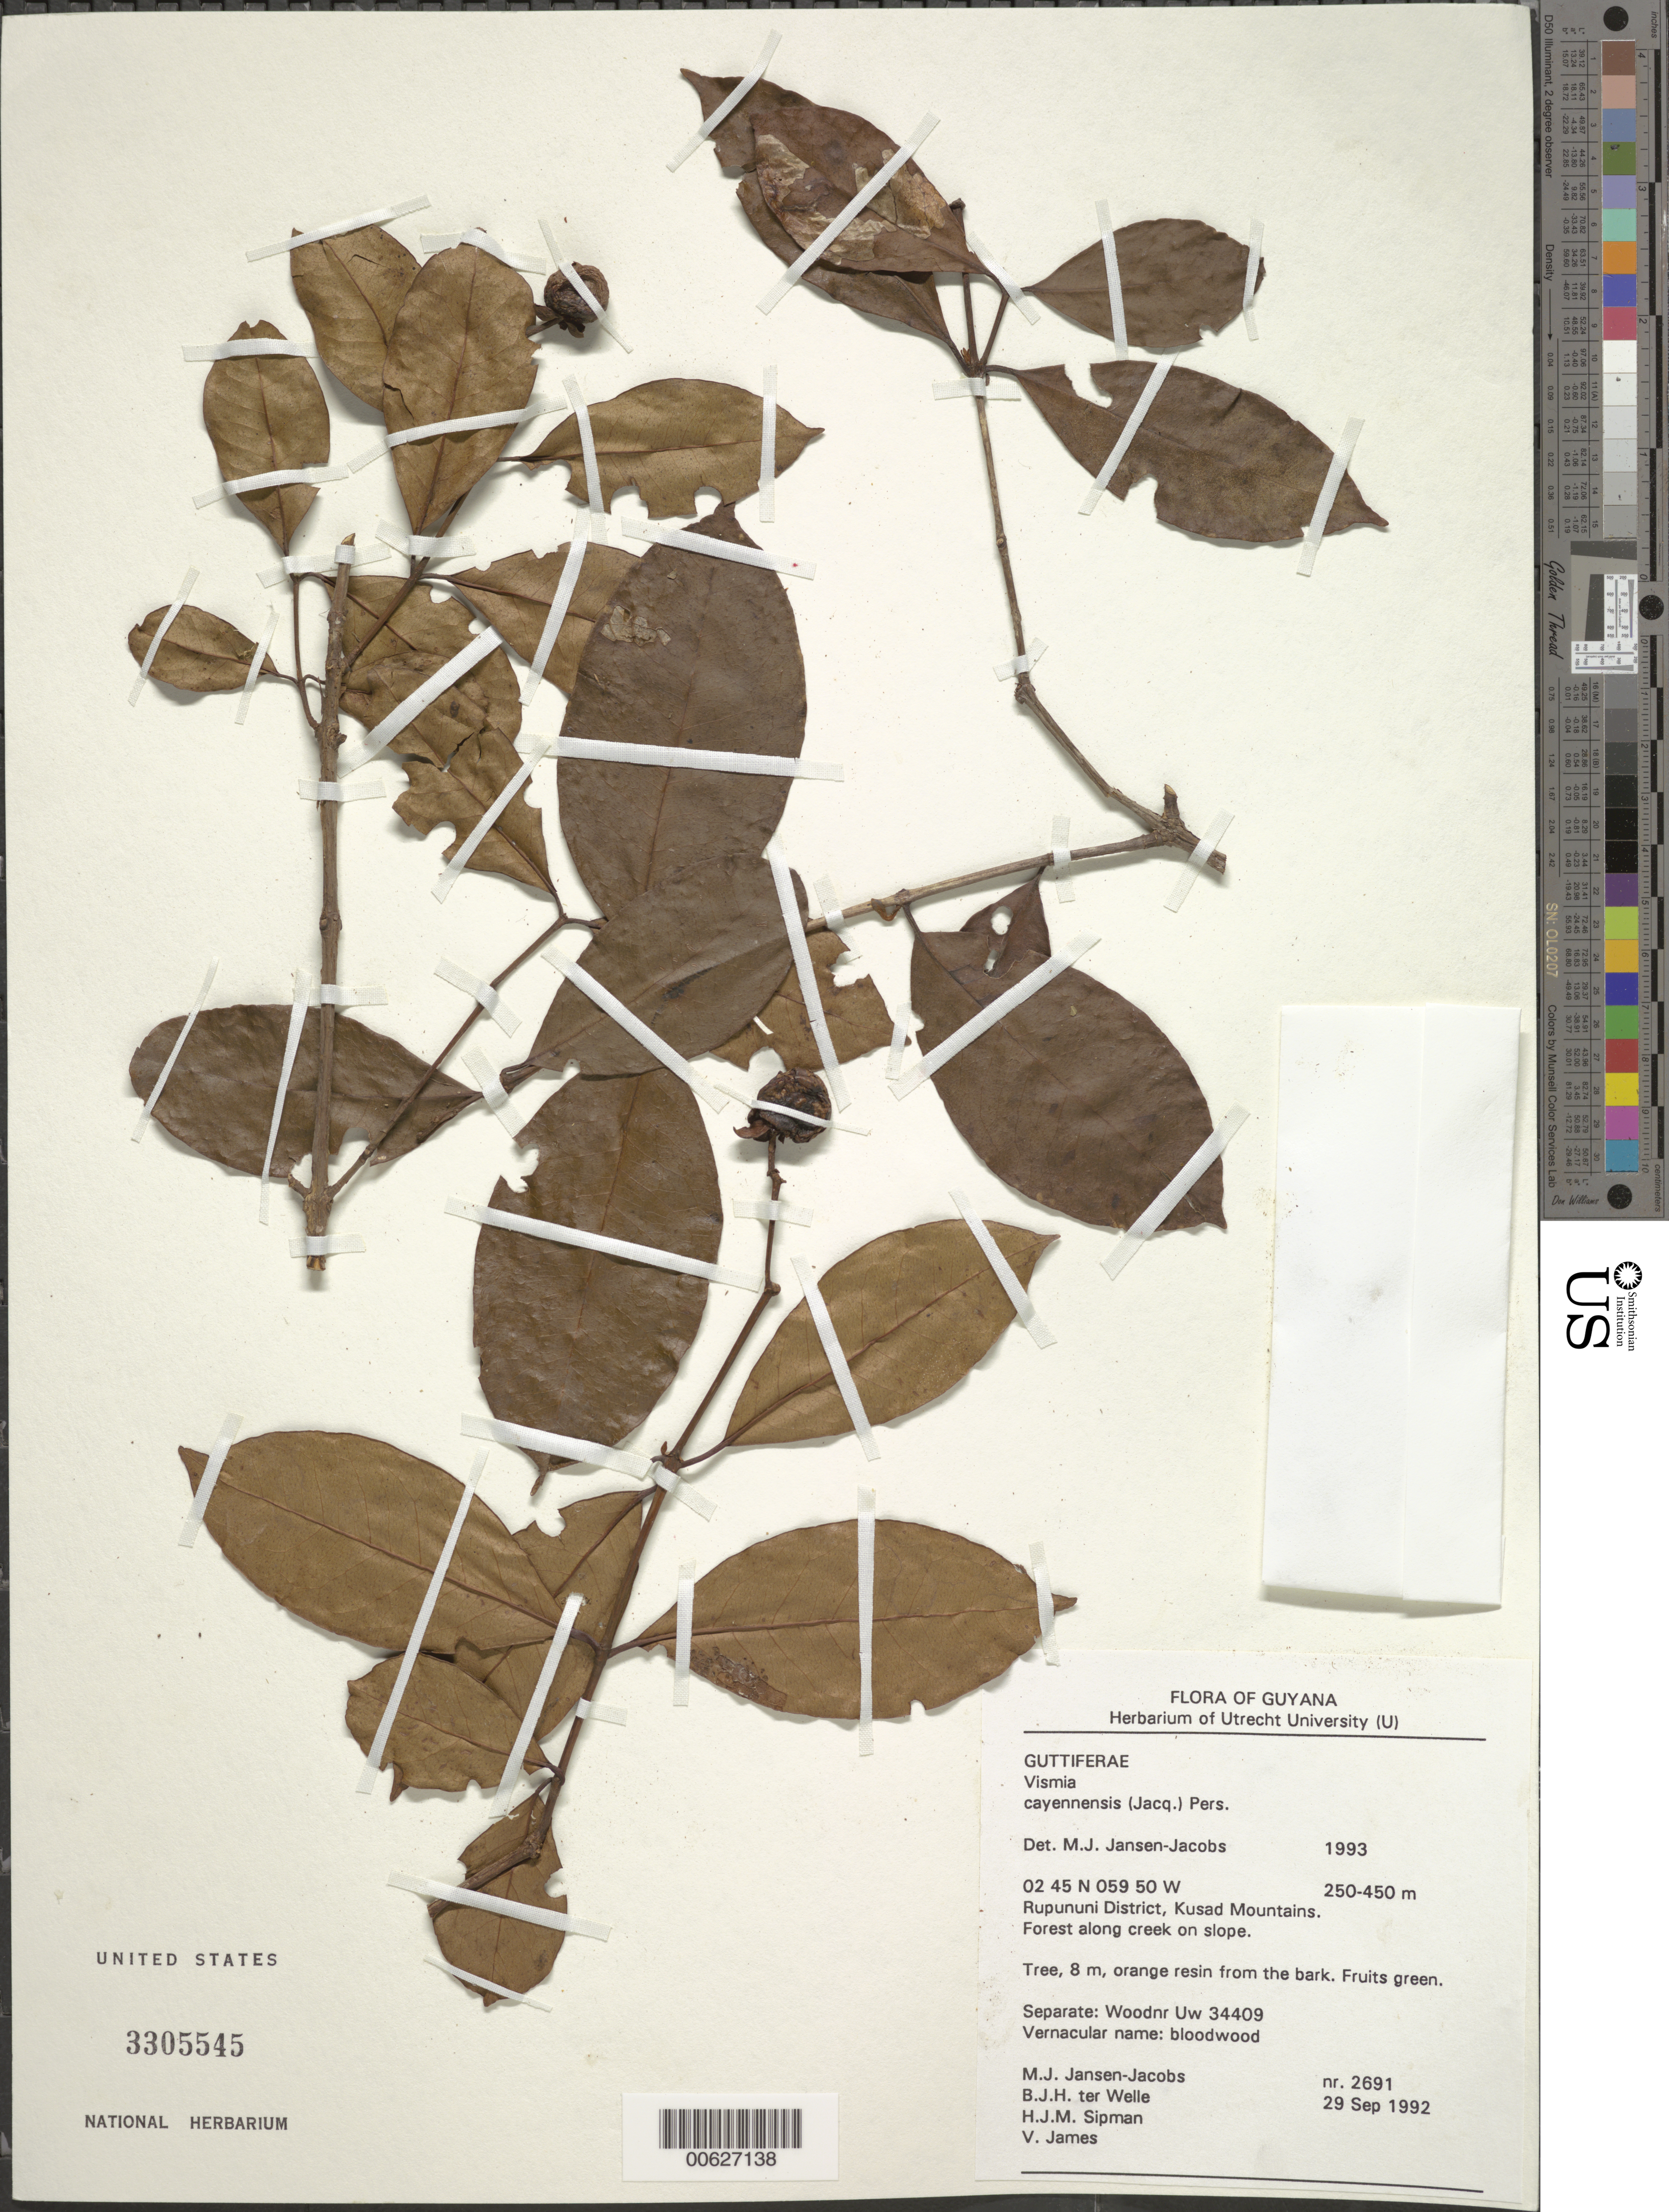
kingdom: Plantae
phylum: Tracheophyta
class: Magnoliopsida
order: Malpighiales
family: Hypericaceae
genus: Vismia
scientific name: Vismia cayennensis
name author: (Jacq.) Pers.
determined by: Jansen-Jacobs, M. J., (U), Nationaal Herbarium Nederland, Utrecht University branch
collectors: M. J. Jansen-Jacobs, B. Welle, H. J. M. Sipman & V. James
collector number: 2691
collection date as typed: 29-Sep-92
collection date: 1992-09-29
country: Guyana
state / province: U. Takutu-U. Essequibo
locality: Kusad Mountains, Rupununi District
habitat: Forest along creek on slope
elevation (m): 250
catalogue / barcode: US 3305545